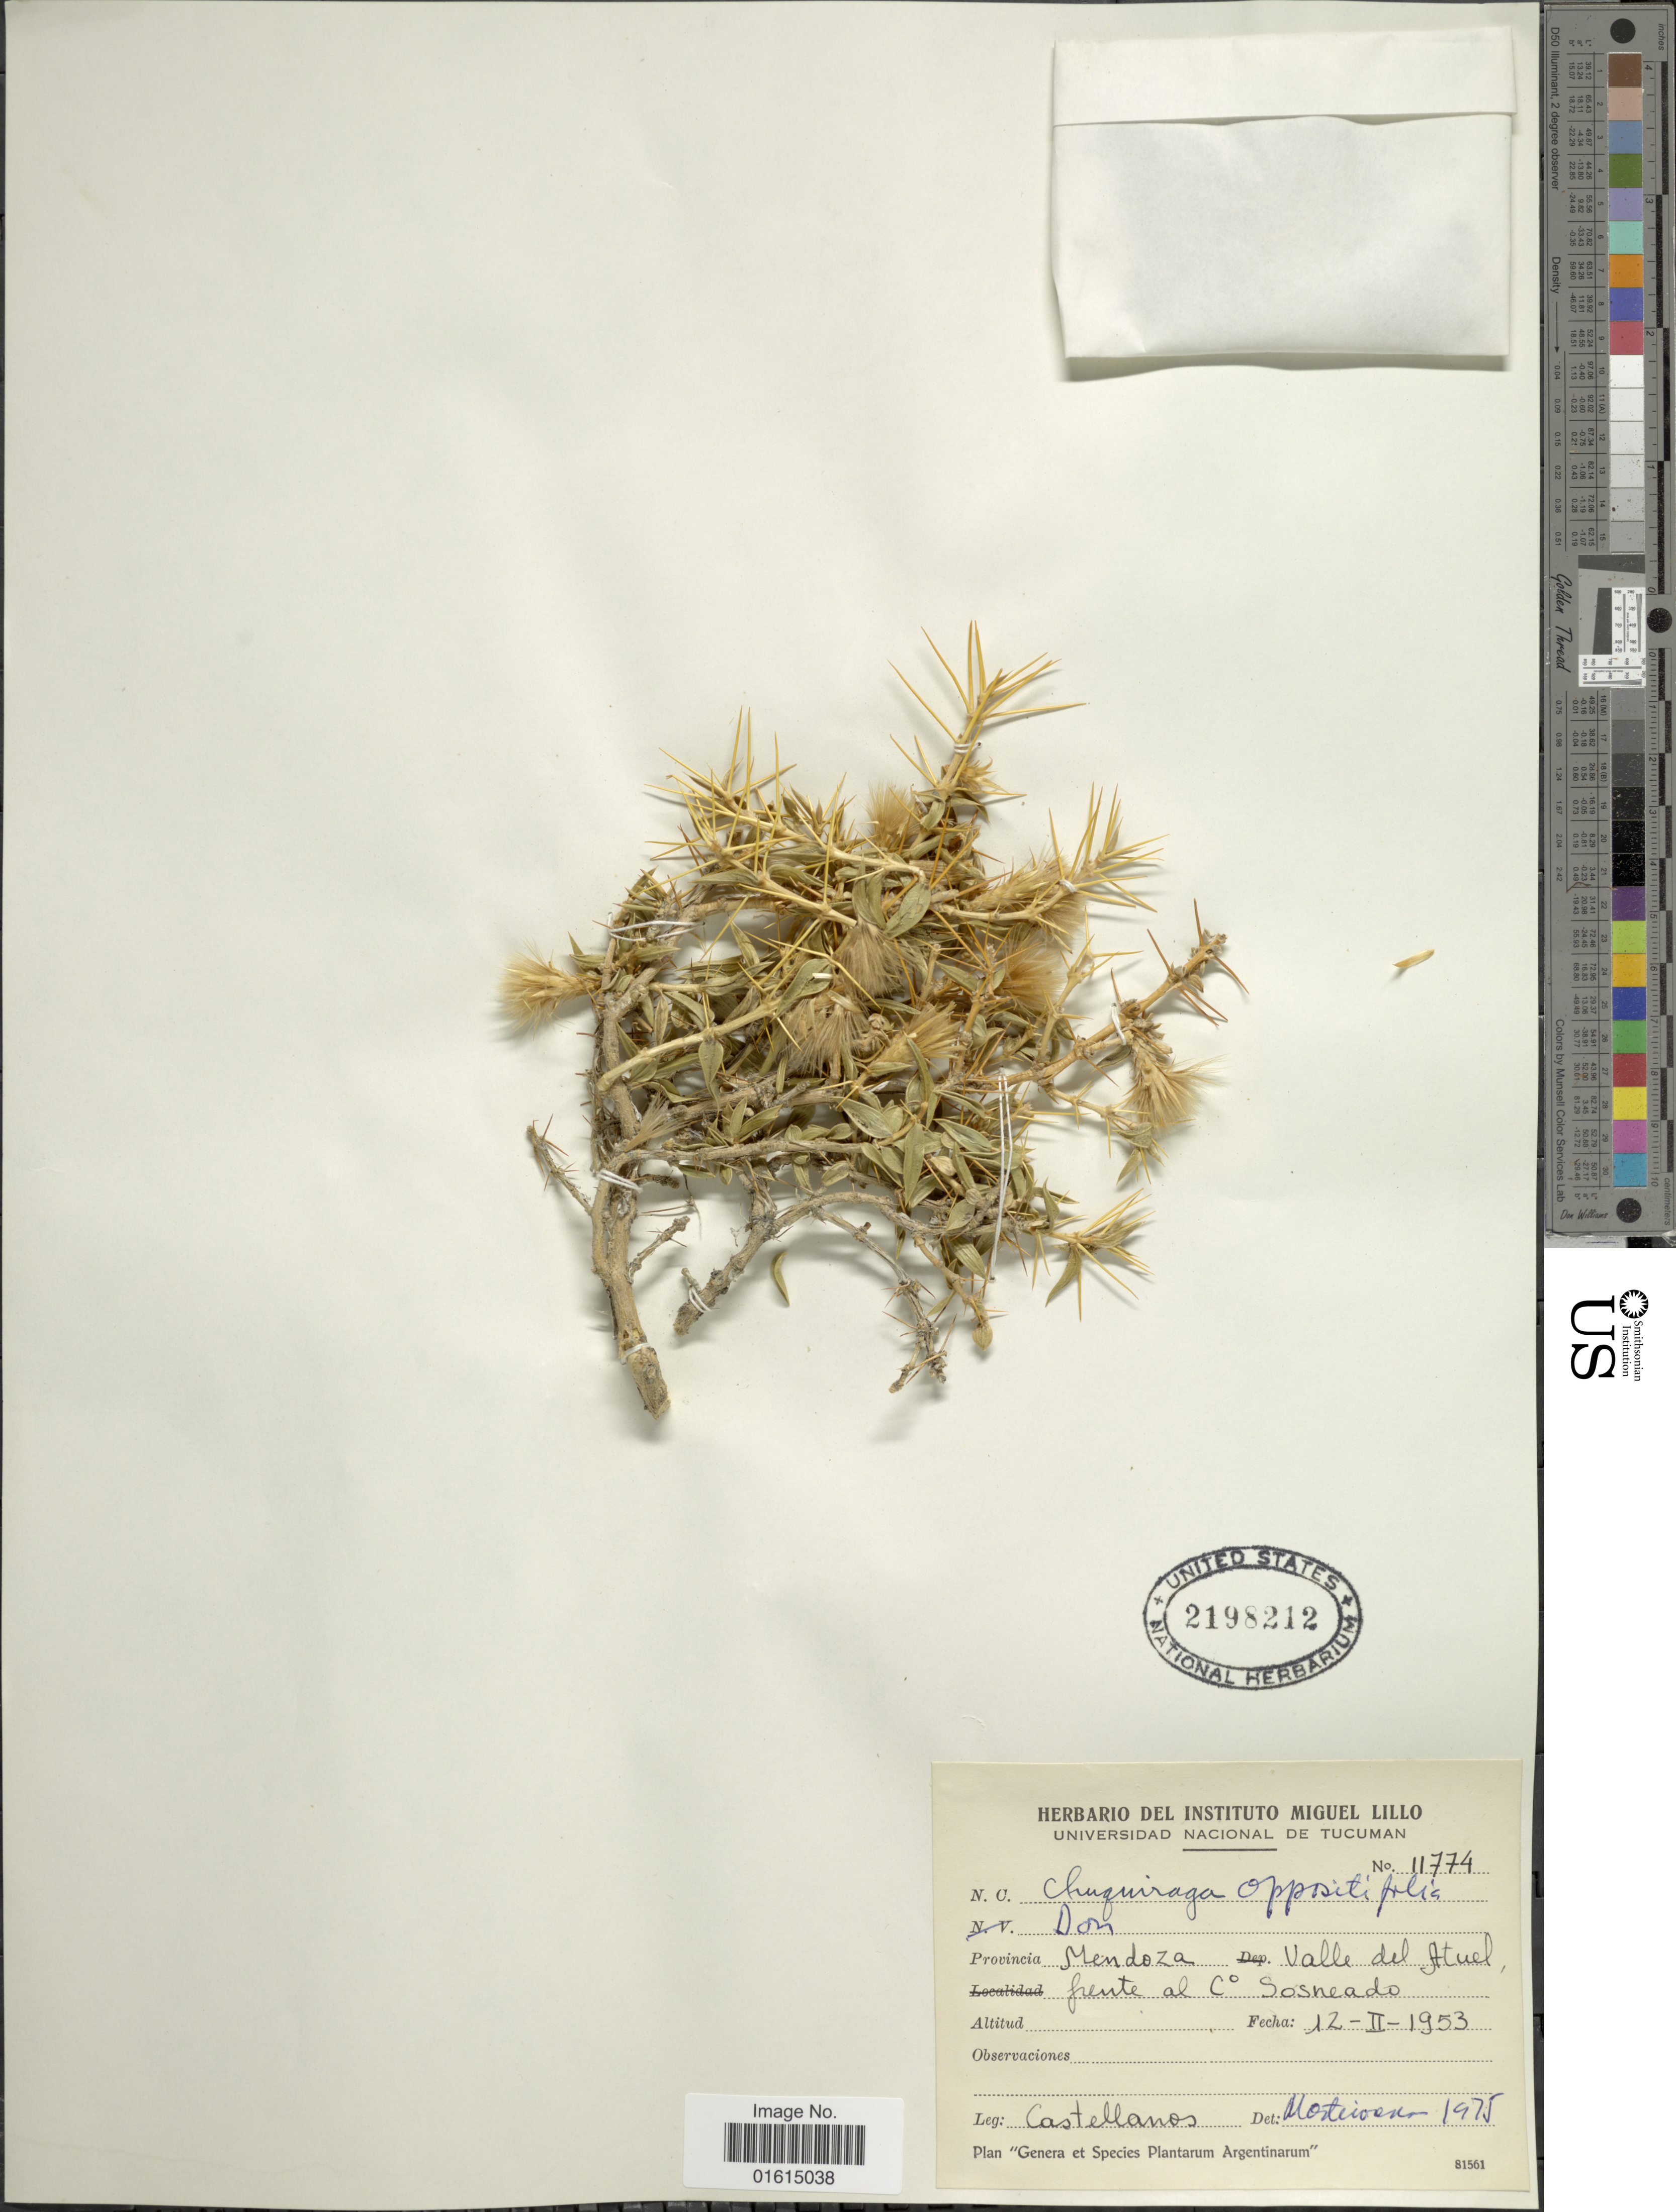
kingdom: Plantae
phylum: Tracheophyta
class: Magnoliopsida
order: Asterales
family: Asteraceae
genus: Chuquiraga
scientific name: Chuquiraga oppositifolia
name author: D. Don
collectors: -- Castellanos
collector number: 11774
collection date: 1953-02-12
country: Argentina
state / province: Mendoza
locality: Provincia Mendoza, Valle del Atuel, fuente al C° Sosneado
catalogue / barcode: US 2198212